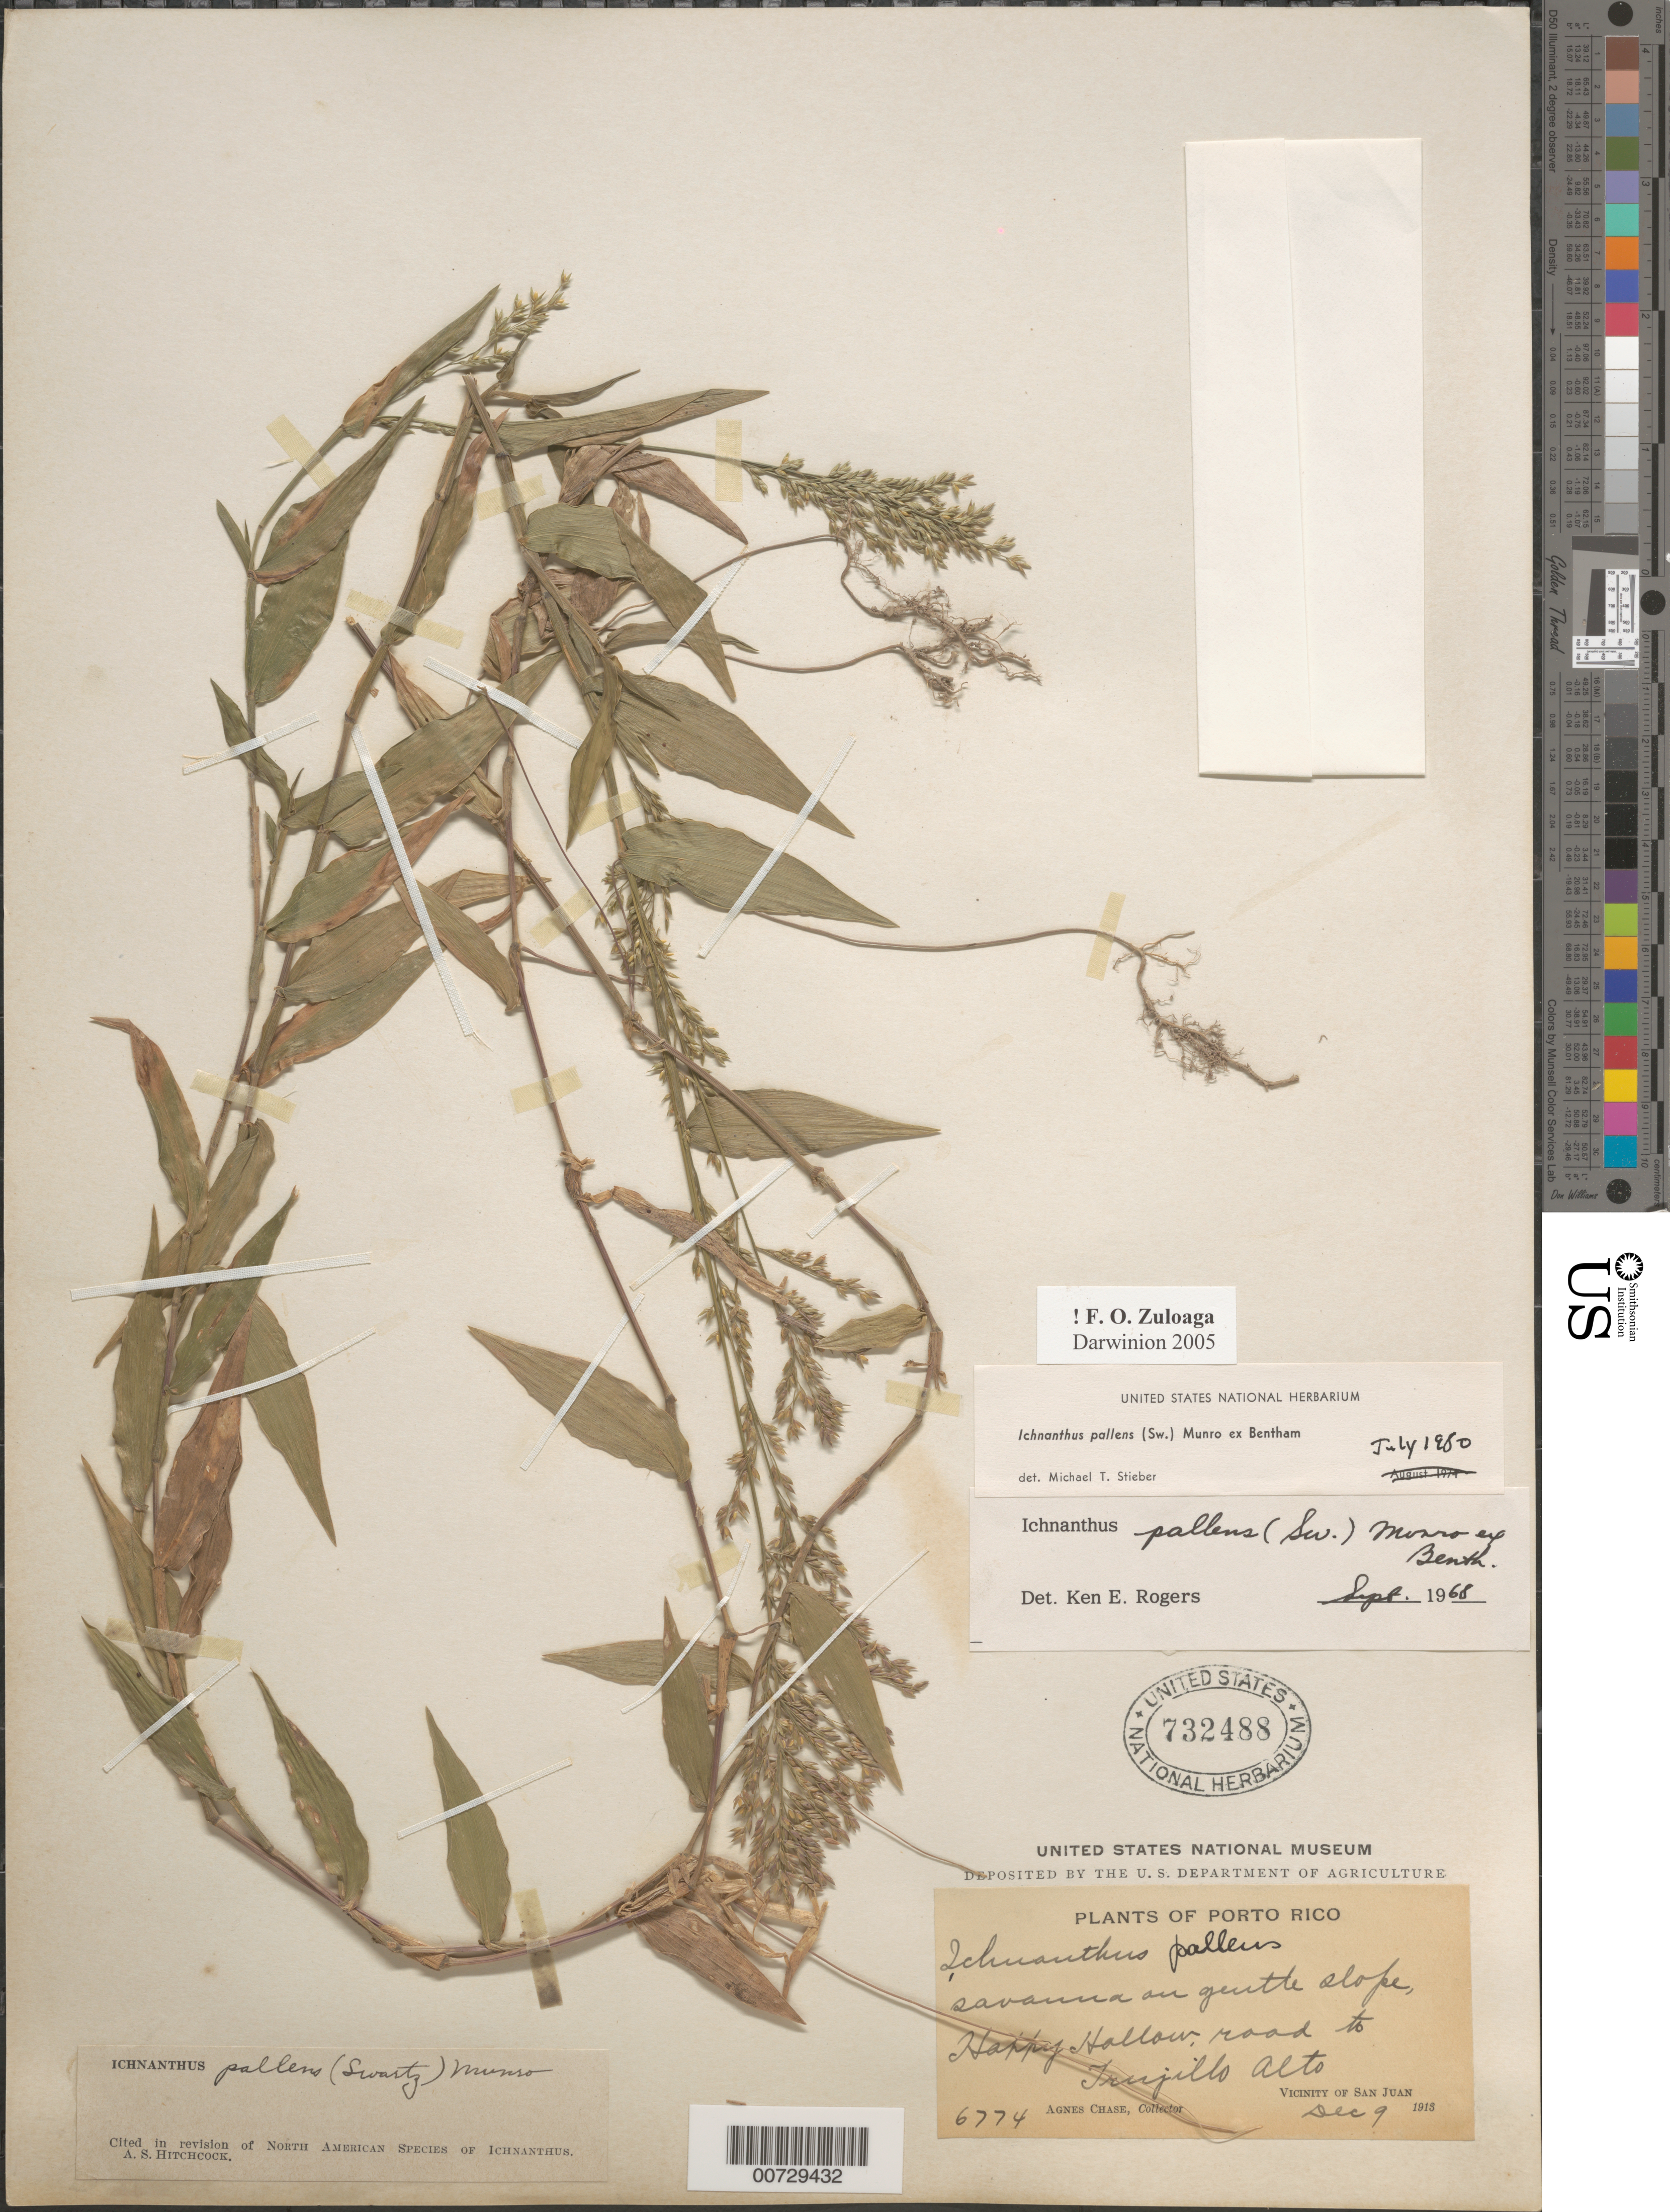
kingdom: Plantae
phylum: Tracheophyta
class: Liliopsida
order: Poales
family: Poaceae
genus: Ichnanthus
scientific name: Ichnanthus pallens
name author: (Sw.) Munro ex Benth.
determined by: Stieber, M. T.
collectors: A. Chase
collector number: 6774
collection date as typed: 09 Dec 1913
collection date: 1913-12-09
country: Puerto Rico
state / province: San Juan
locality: San Juan, vic of; Happy Hollow, road to Trujillo Alto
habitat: Savanna on gentle slope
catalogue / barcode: US 732488